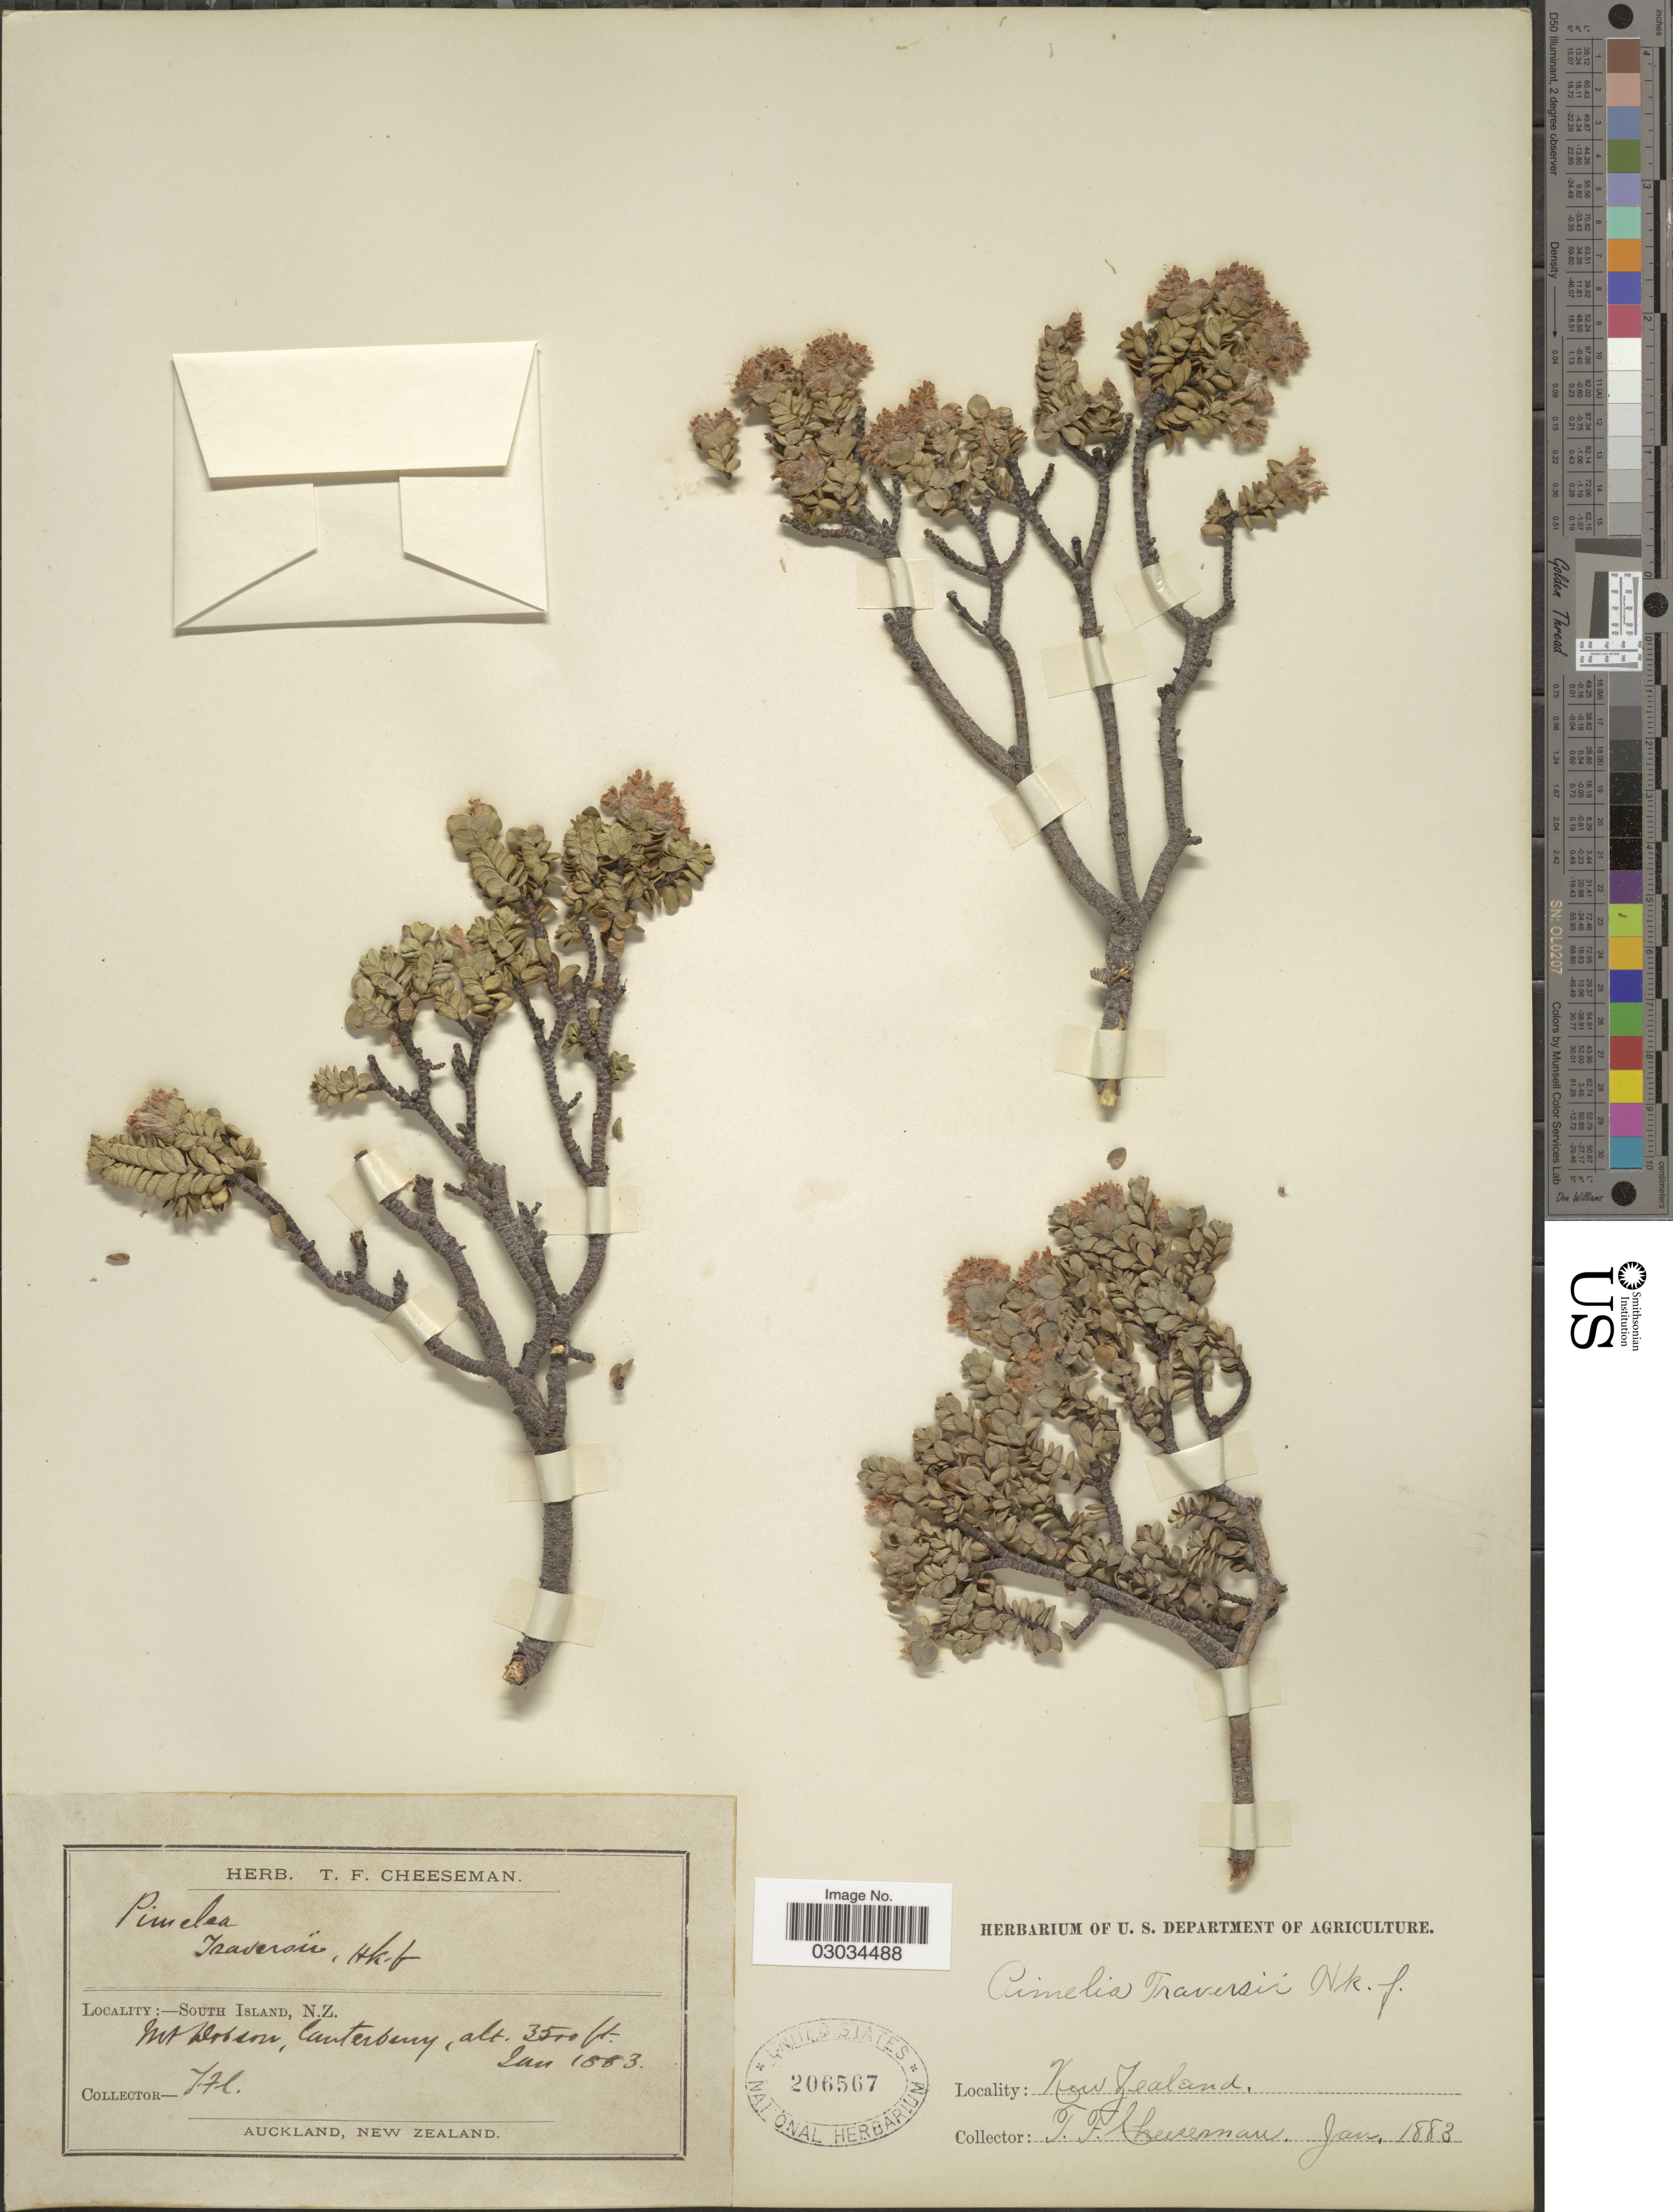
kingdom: Plantae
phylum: Tracheophyta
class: Magnoliopsida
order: Malvales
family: Thymelaeaceae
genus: Pimelea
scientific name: Pimelea traversii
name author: Hook. f.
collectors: T. F. Cheeseman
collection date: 1883-01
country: New Zealand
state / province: Canterbury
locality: South Island, N. Z. Mt. Dobson,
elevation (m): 1067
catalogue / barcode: US 206567